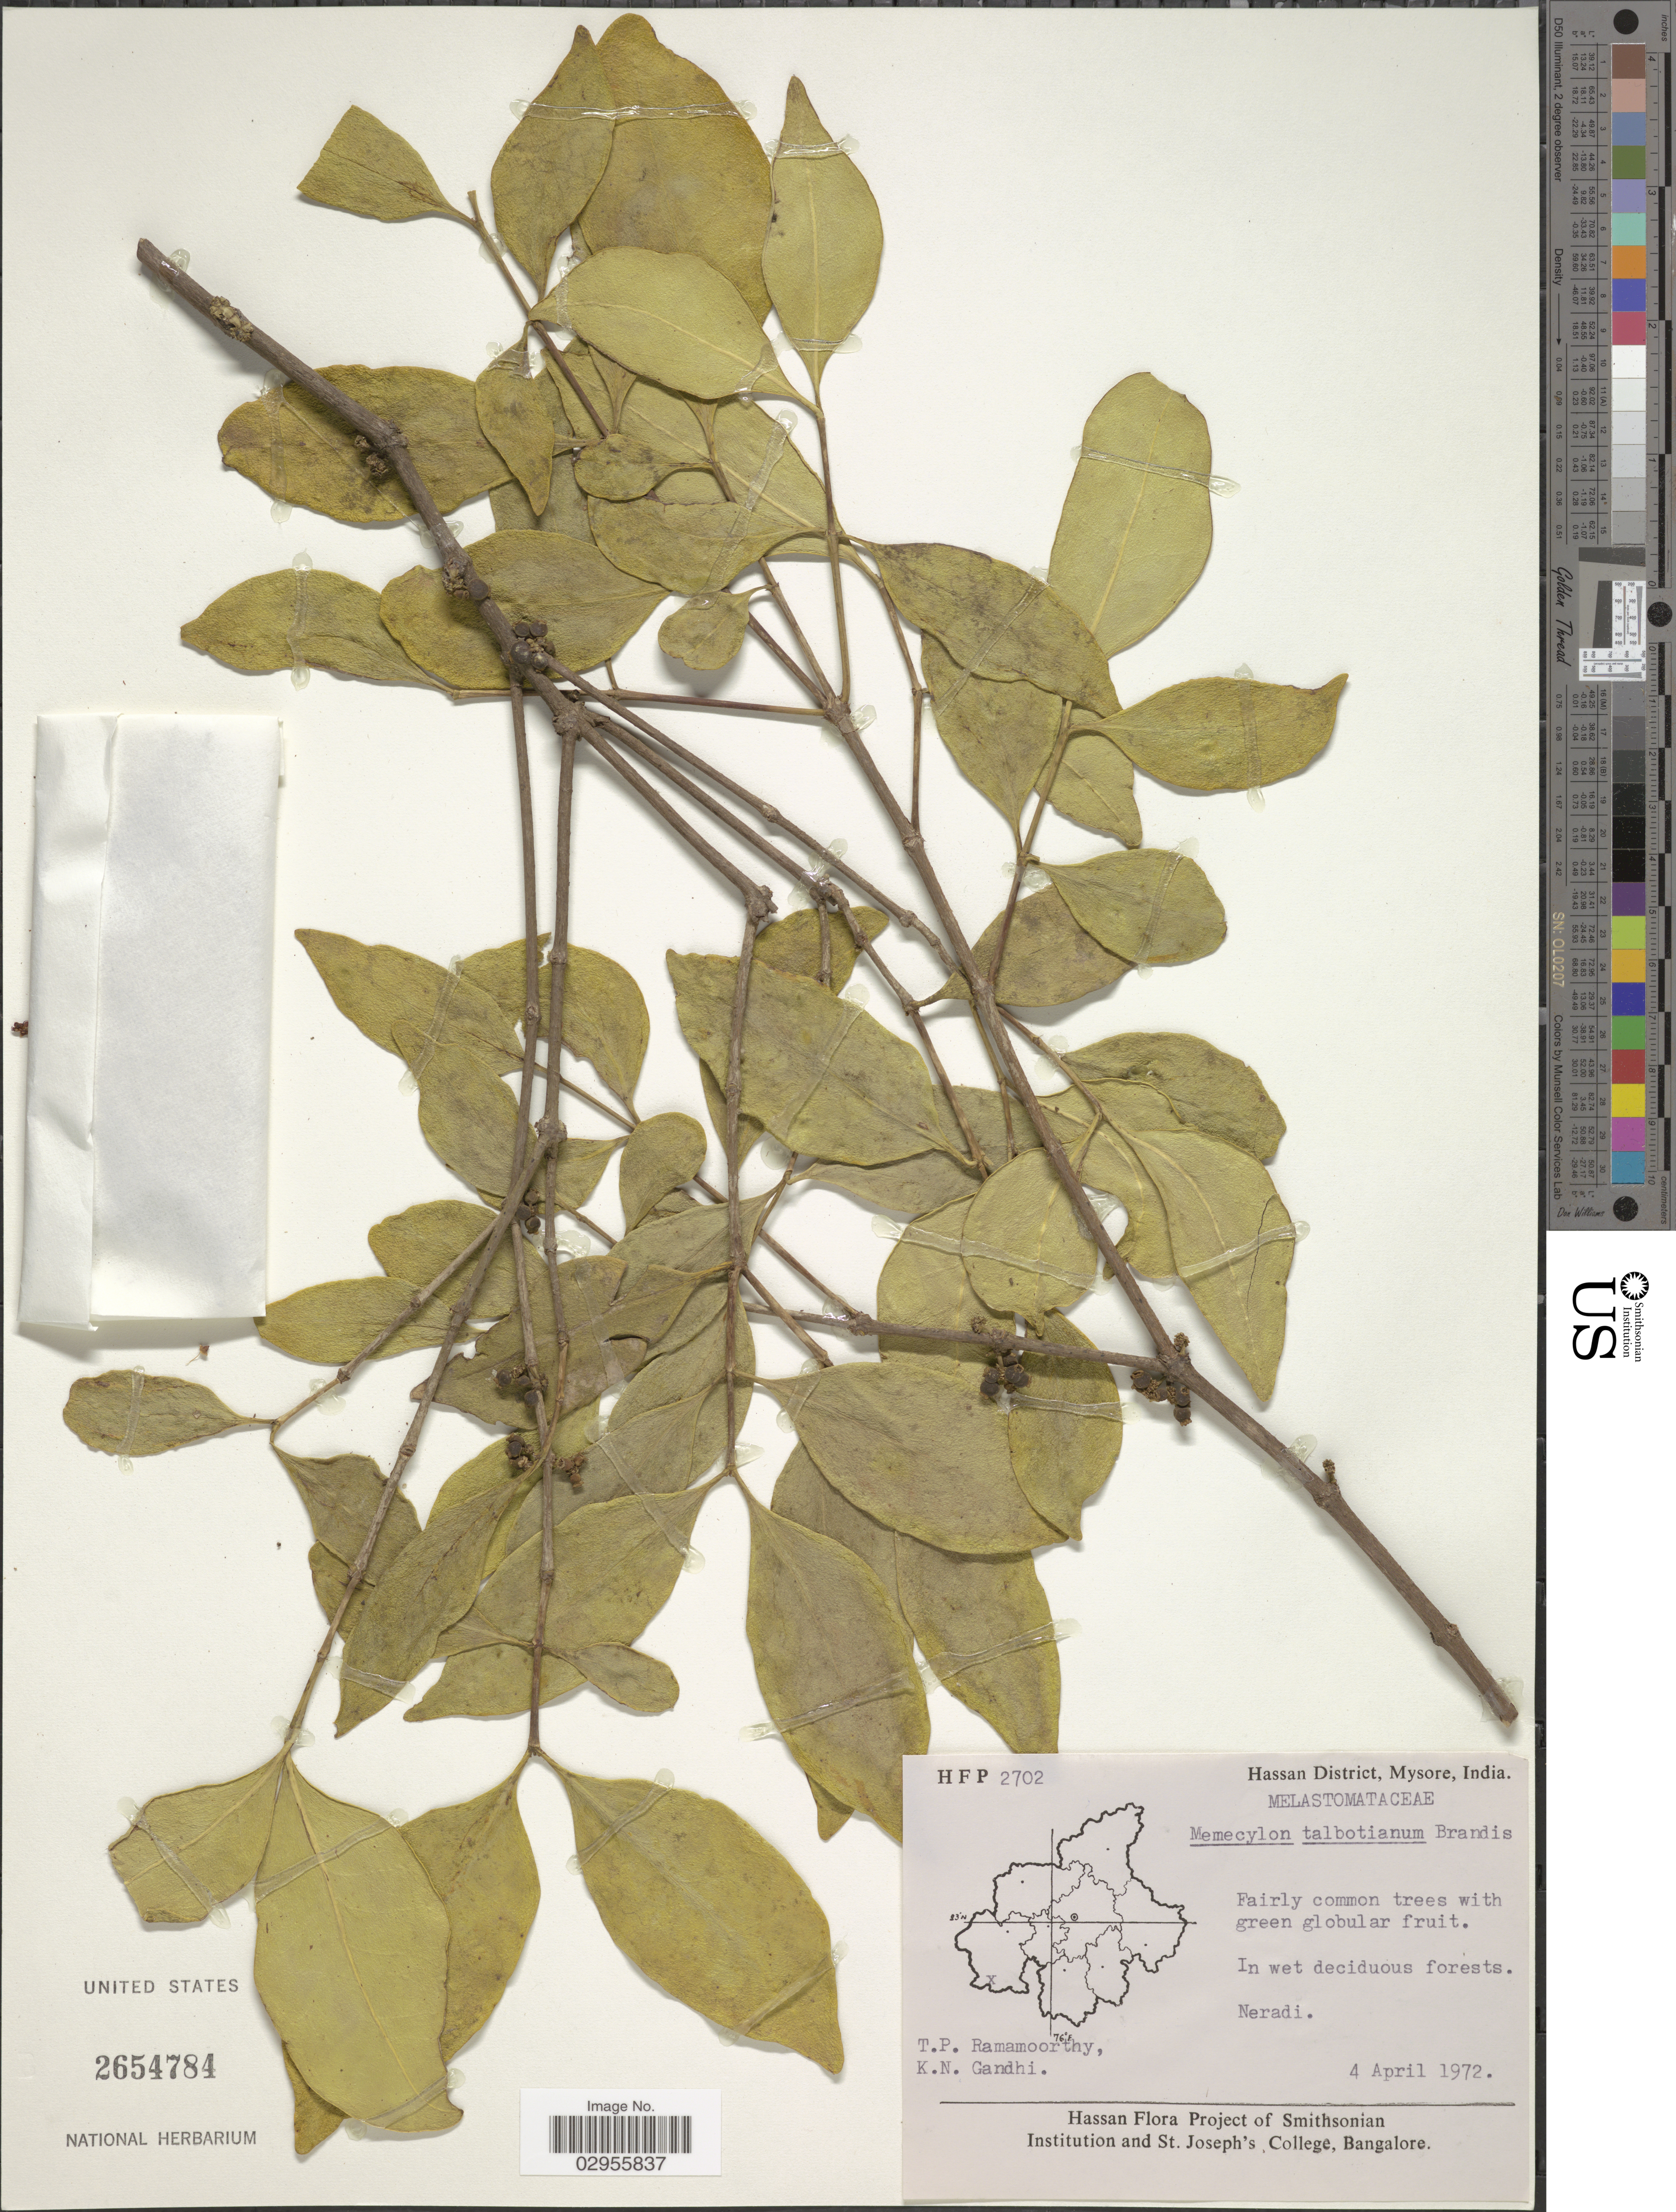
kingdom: Plantae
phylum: Tracheophyta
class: Magnoliopsida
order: Myrtales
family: Melastomataceae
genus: Memecylon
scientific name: Memecylon talbotianum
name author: Brandis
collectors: T. P. Ramamoorthy & K. N. Gandhi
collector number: HFP2702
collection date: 1972-04-04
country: India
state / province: Karnataka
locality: Hassan District, Mysore. Neradi.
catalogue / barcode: US 2654784